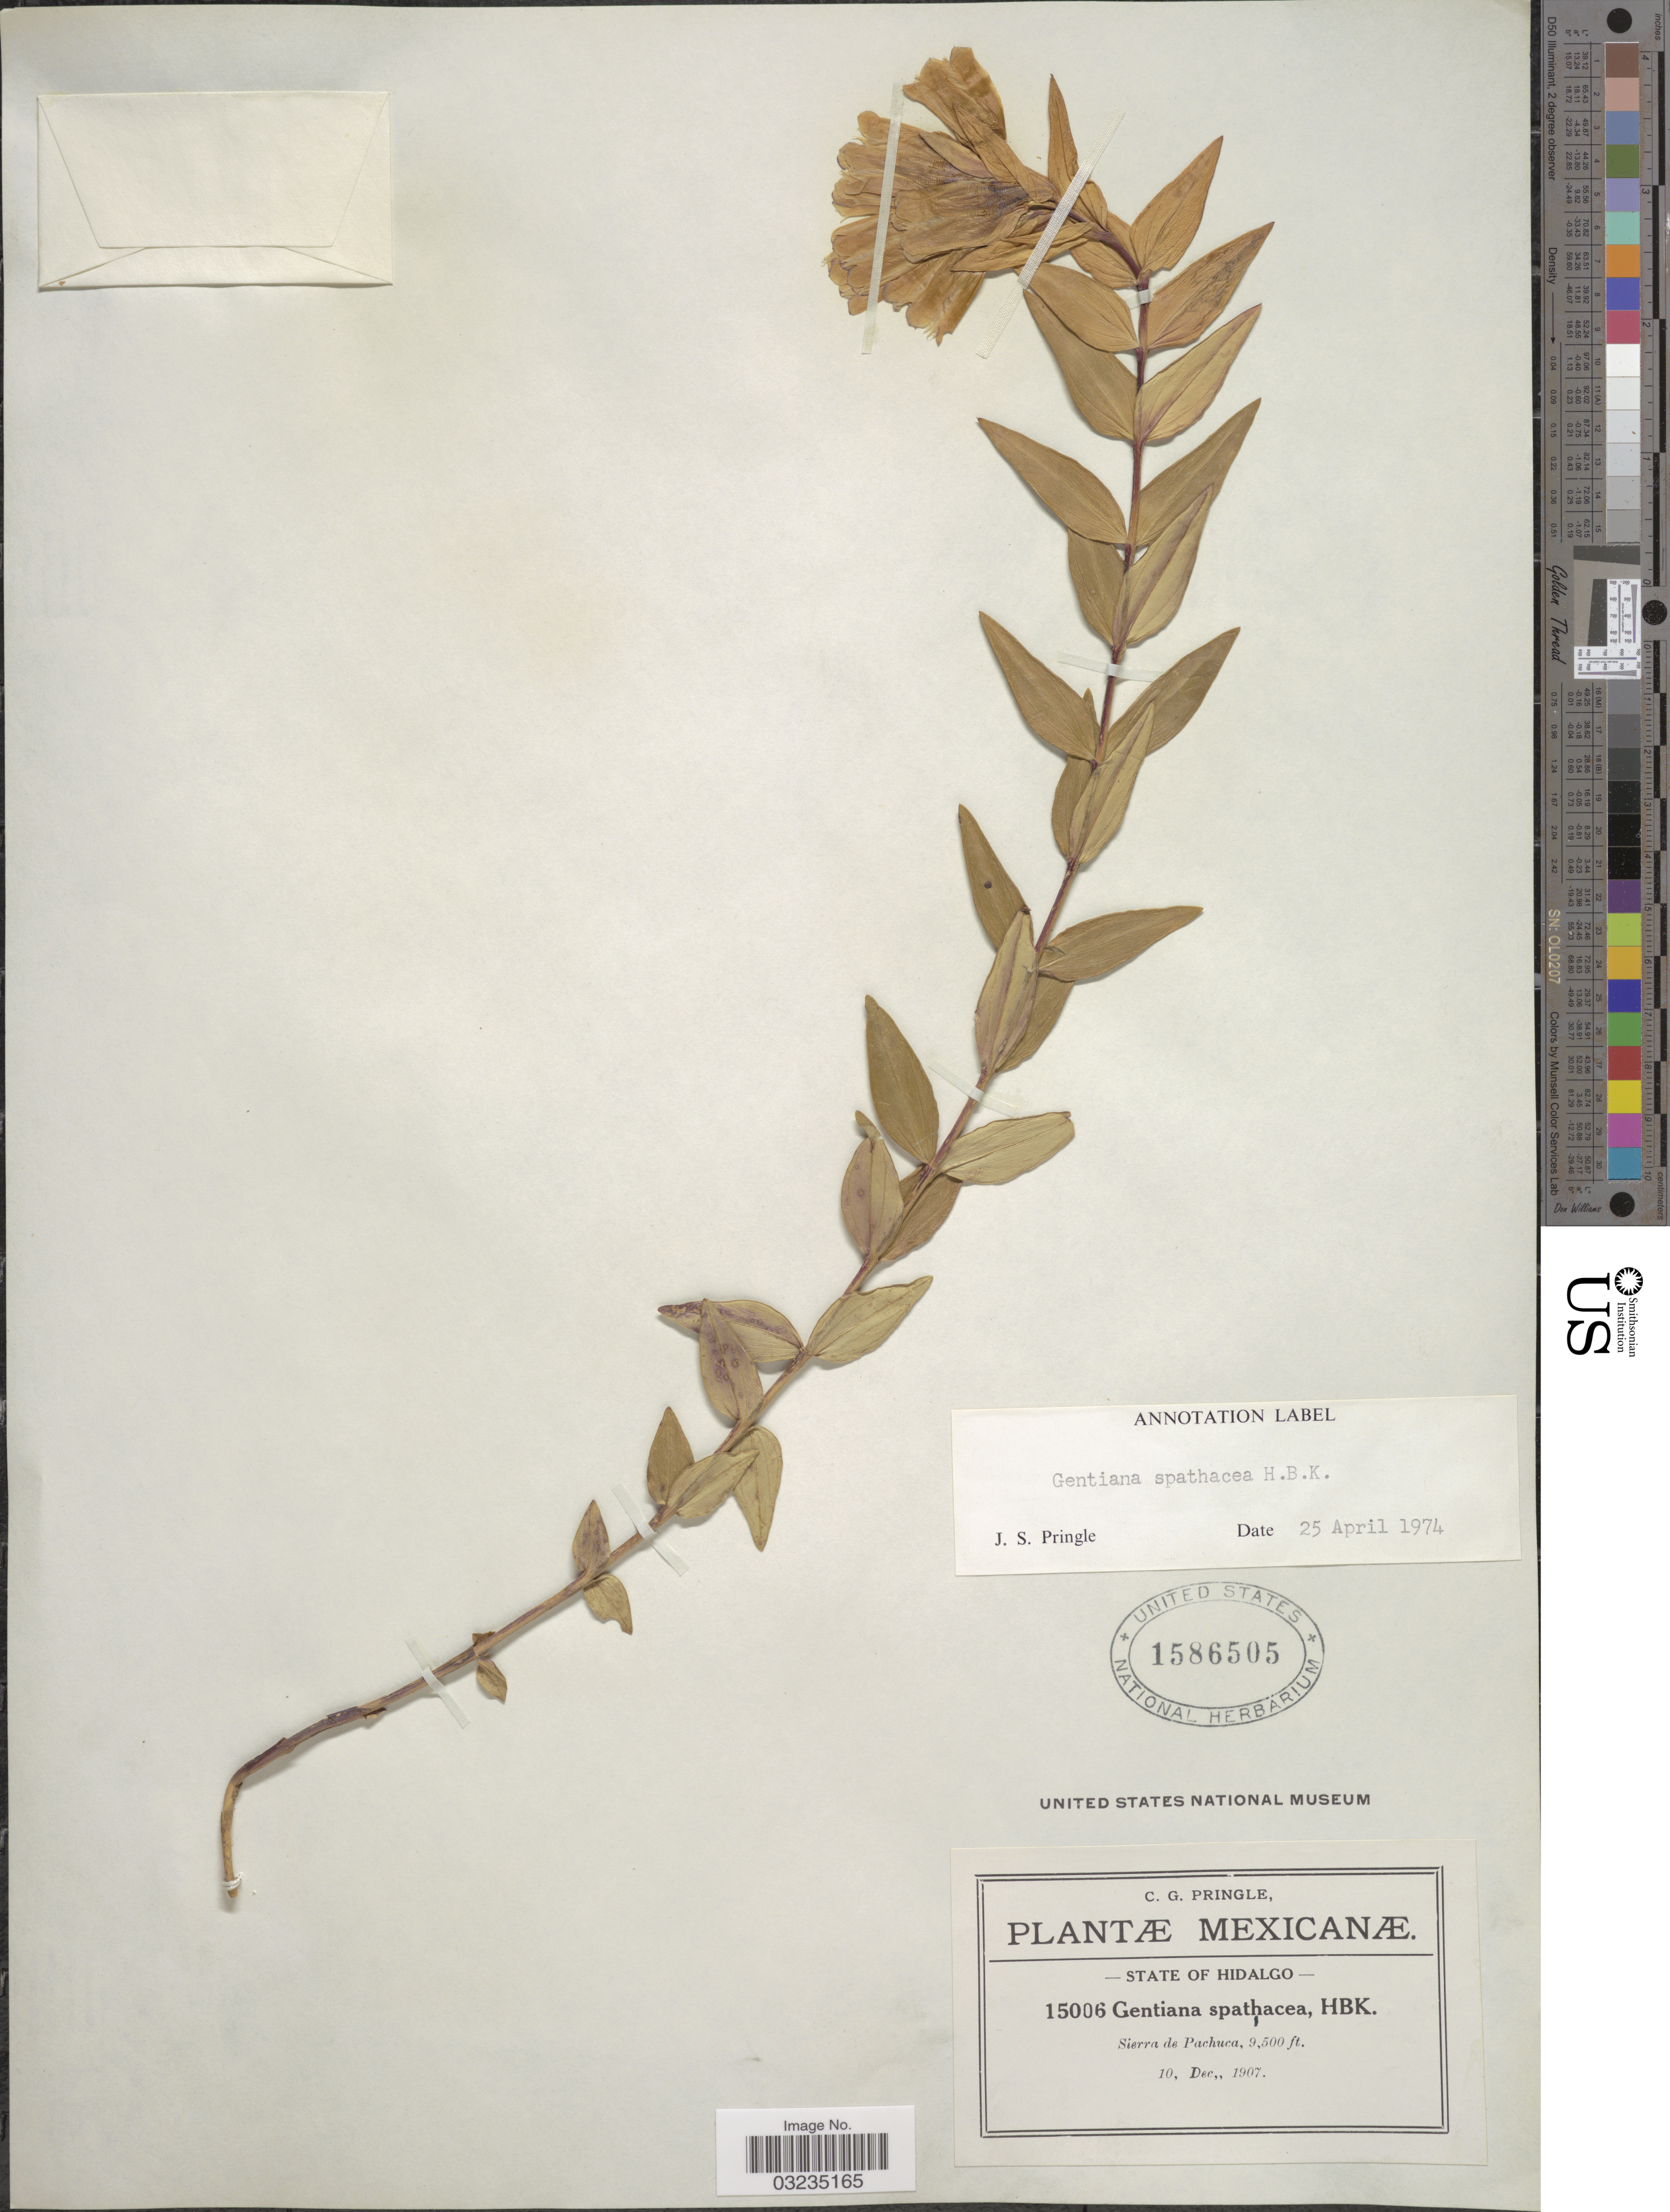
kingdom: Plantae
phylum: Tracheophyta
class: Magnoliopsida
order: Gentianales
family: Gentianaceae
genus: Gentiana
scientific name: Gentiana spathacea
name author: Kunth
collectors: C. G. Pringle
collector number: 15006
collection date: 1907-12-10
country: Mexico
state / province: Hidalgo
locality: State of Hidaldgo. Sierra de Pachuca.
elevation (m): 2896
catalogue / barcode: US 1586505